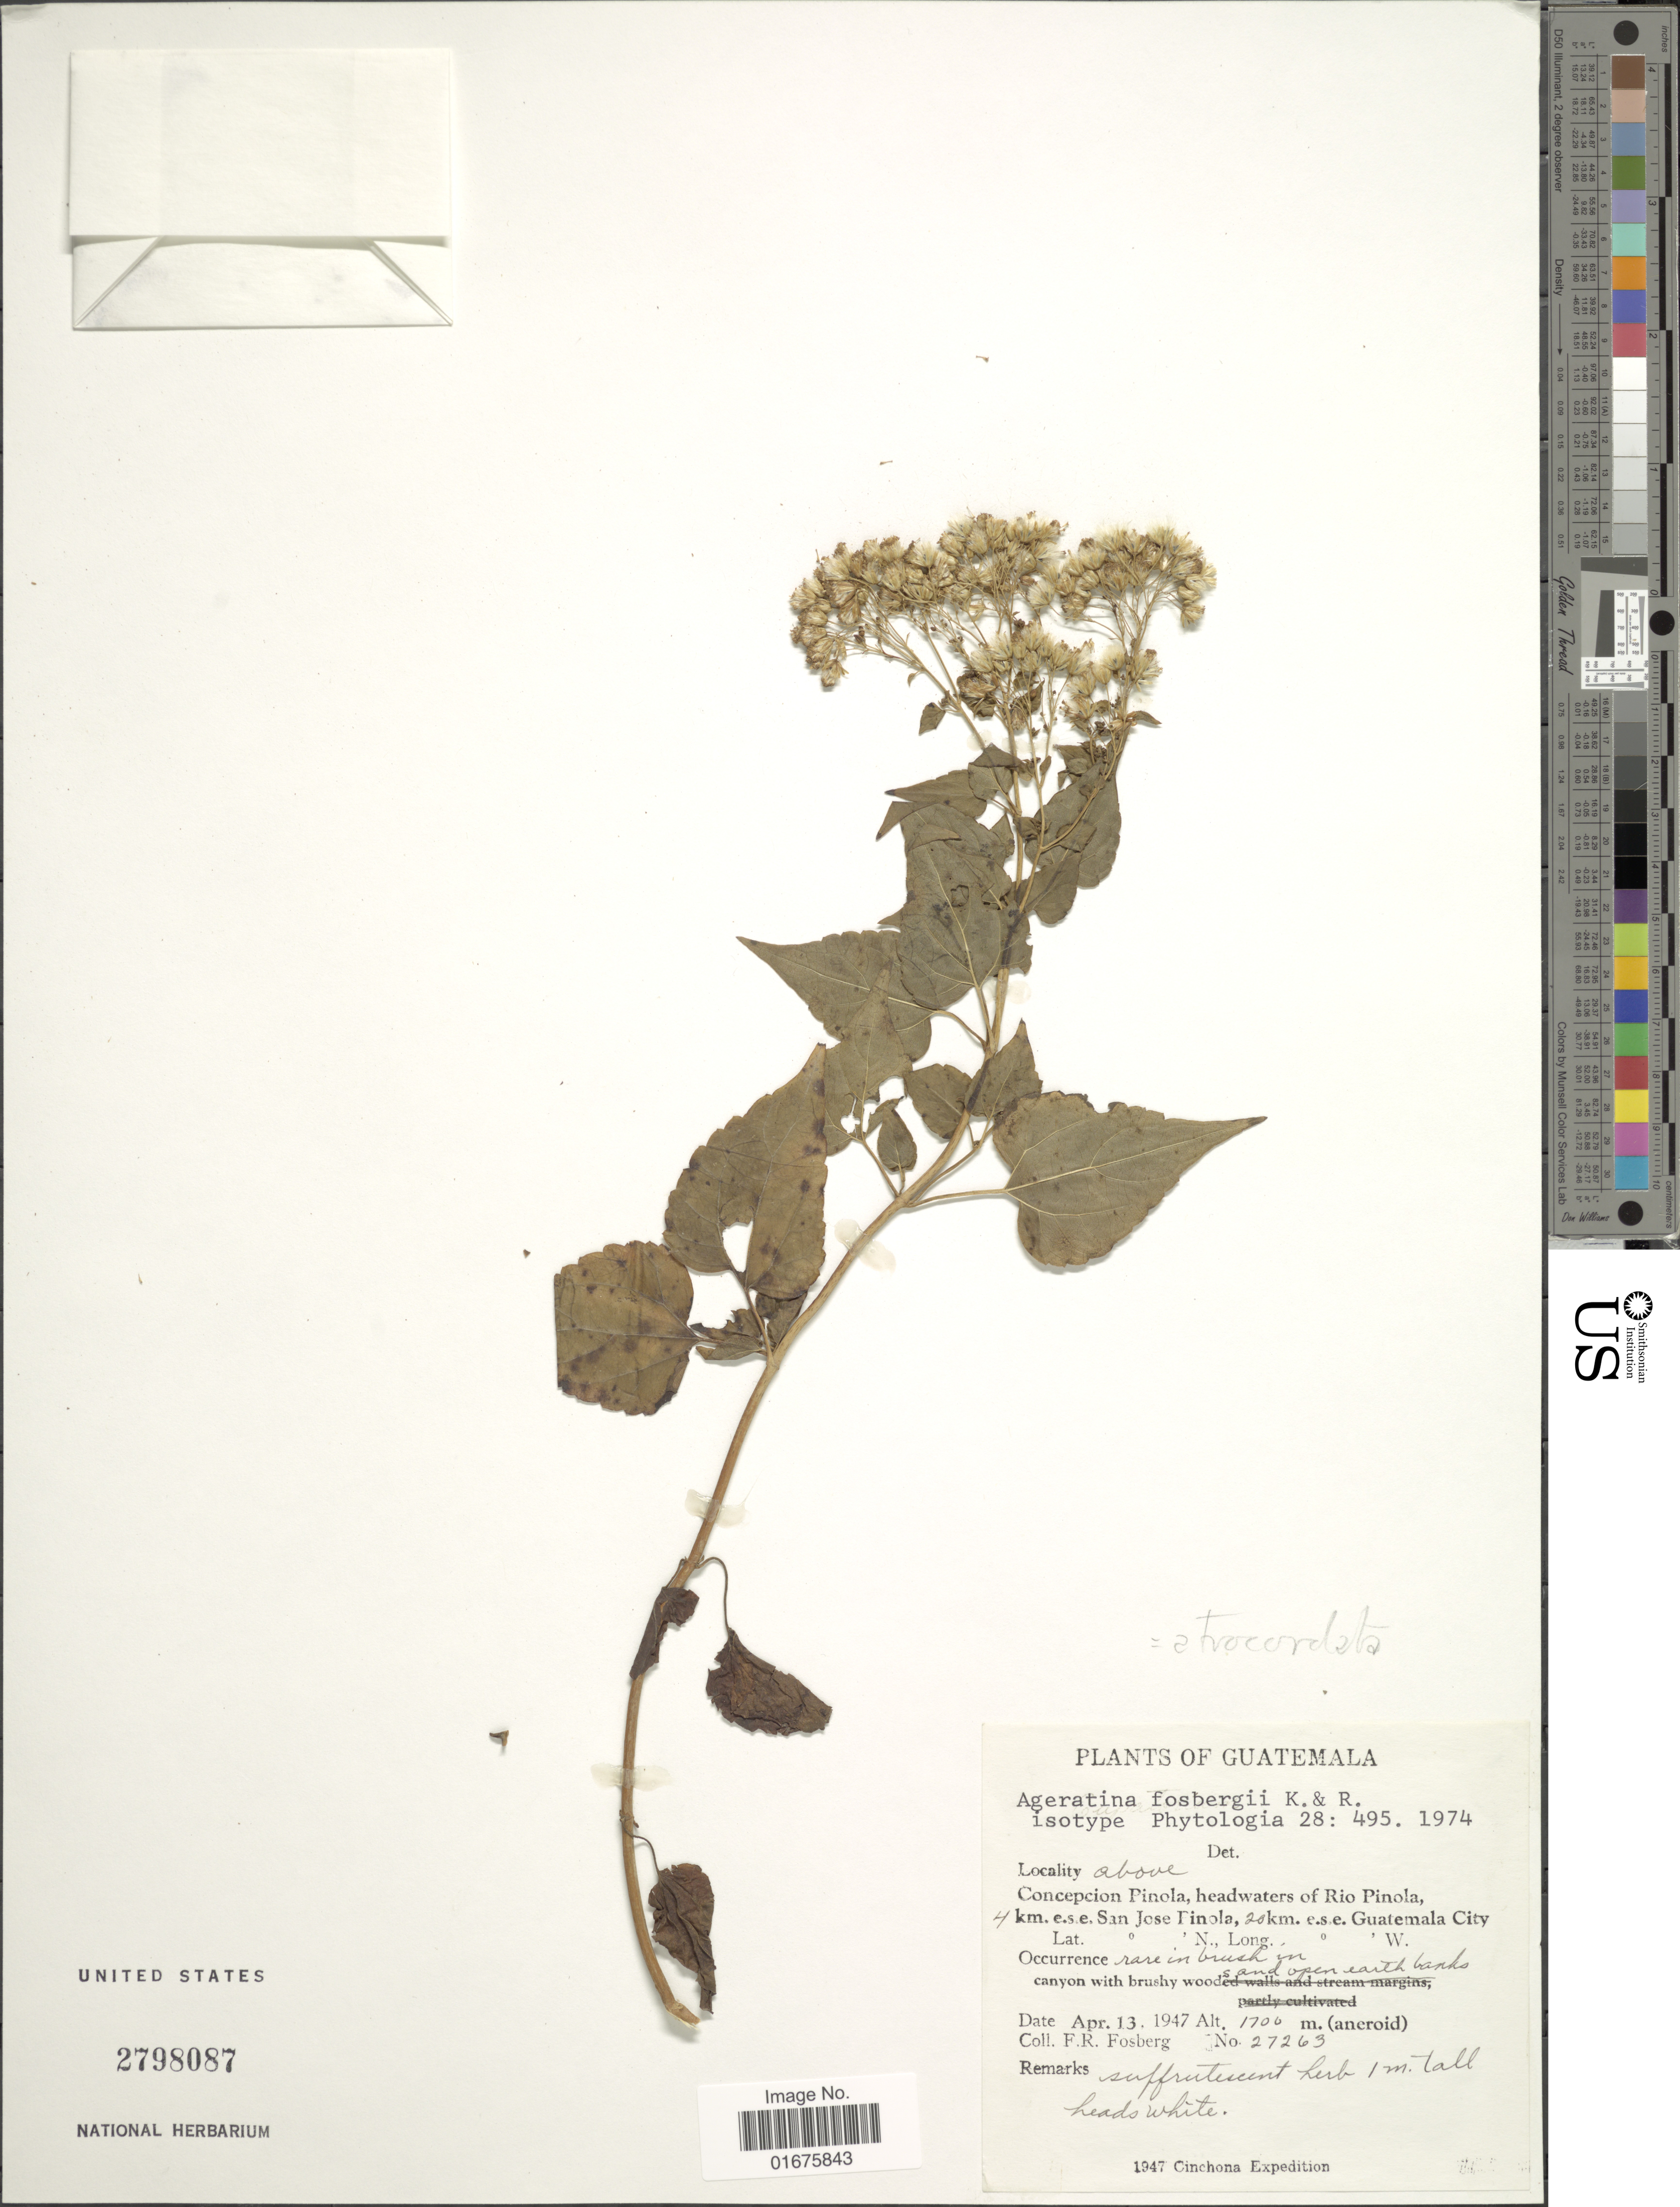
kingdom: Plantae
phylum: Tracheophyta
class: Magnoliopsida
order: Asterales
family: Asteraceae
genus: Ageratina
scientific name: Ageratina fosbergii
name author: R.M. King & H. Rob.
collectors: F. R. Fosberg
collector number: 27263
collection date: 1947-04-13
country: Guatemala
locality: Above Concepcion Pinola, headwaters of Rio Pinola, 4 km. e.s.e. San Jose Pinola, 20 km. e.s.e. Guatemala City, rare in bush canyon with brushy woods and open earth banks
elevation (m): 1700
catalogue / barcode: US 2798087